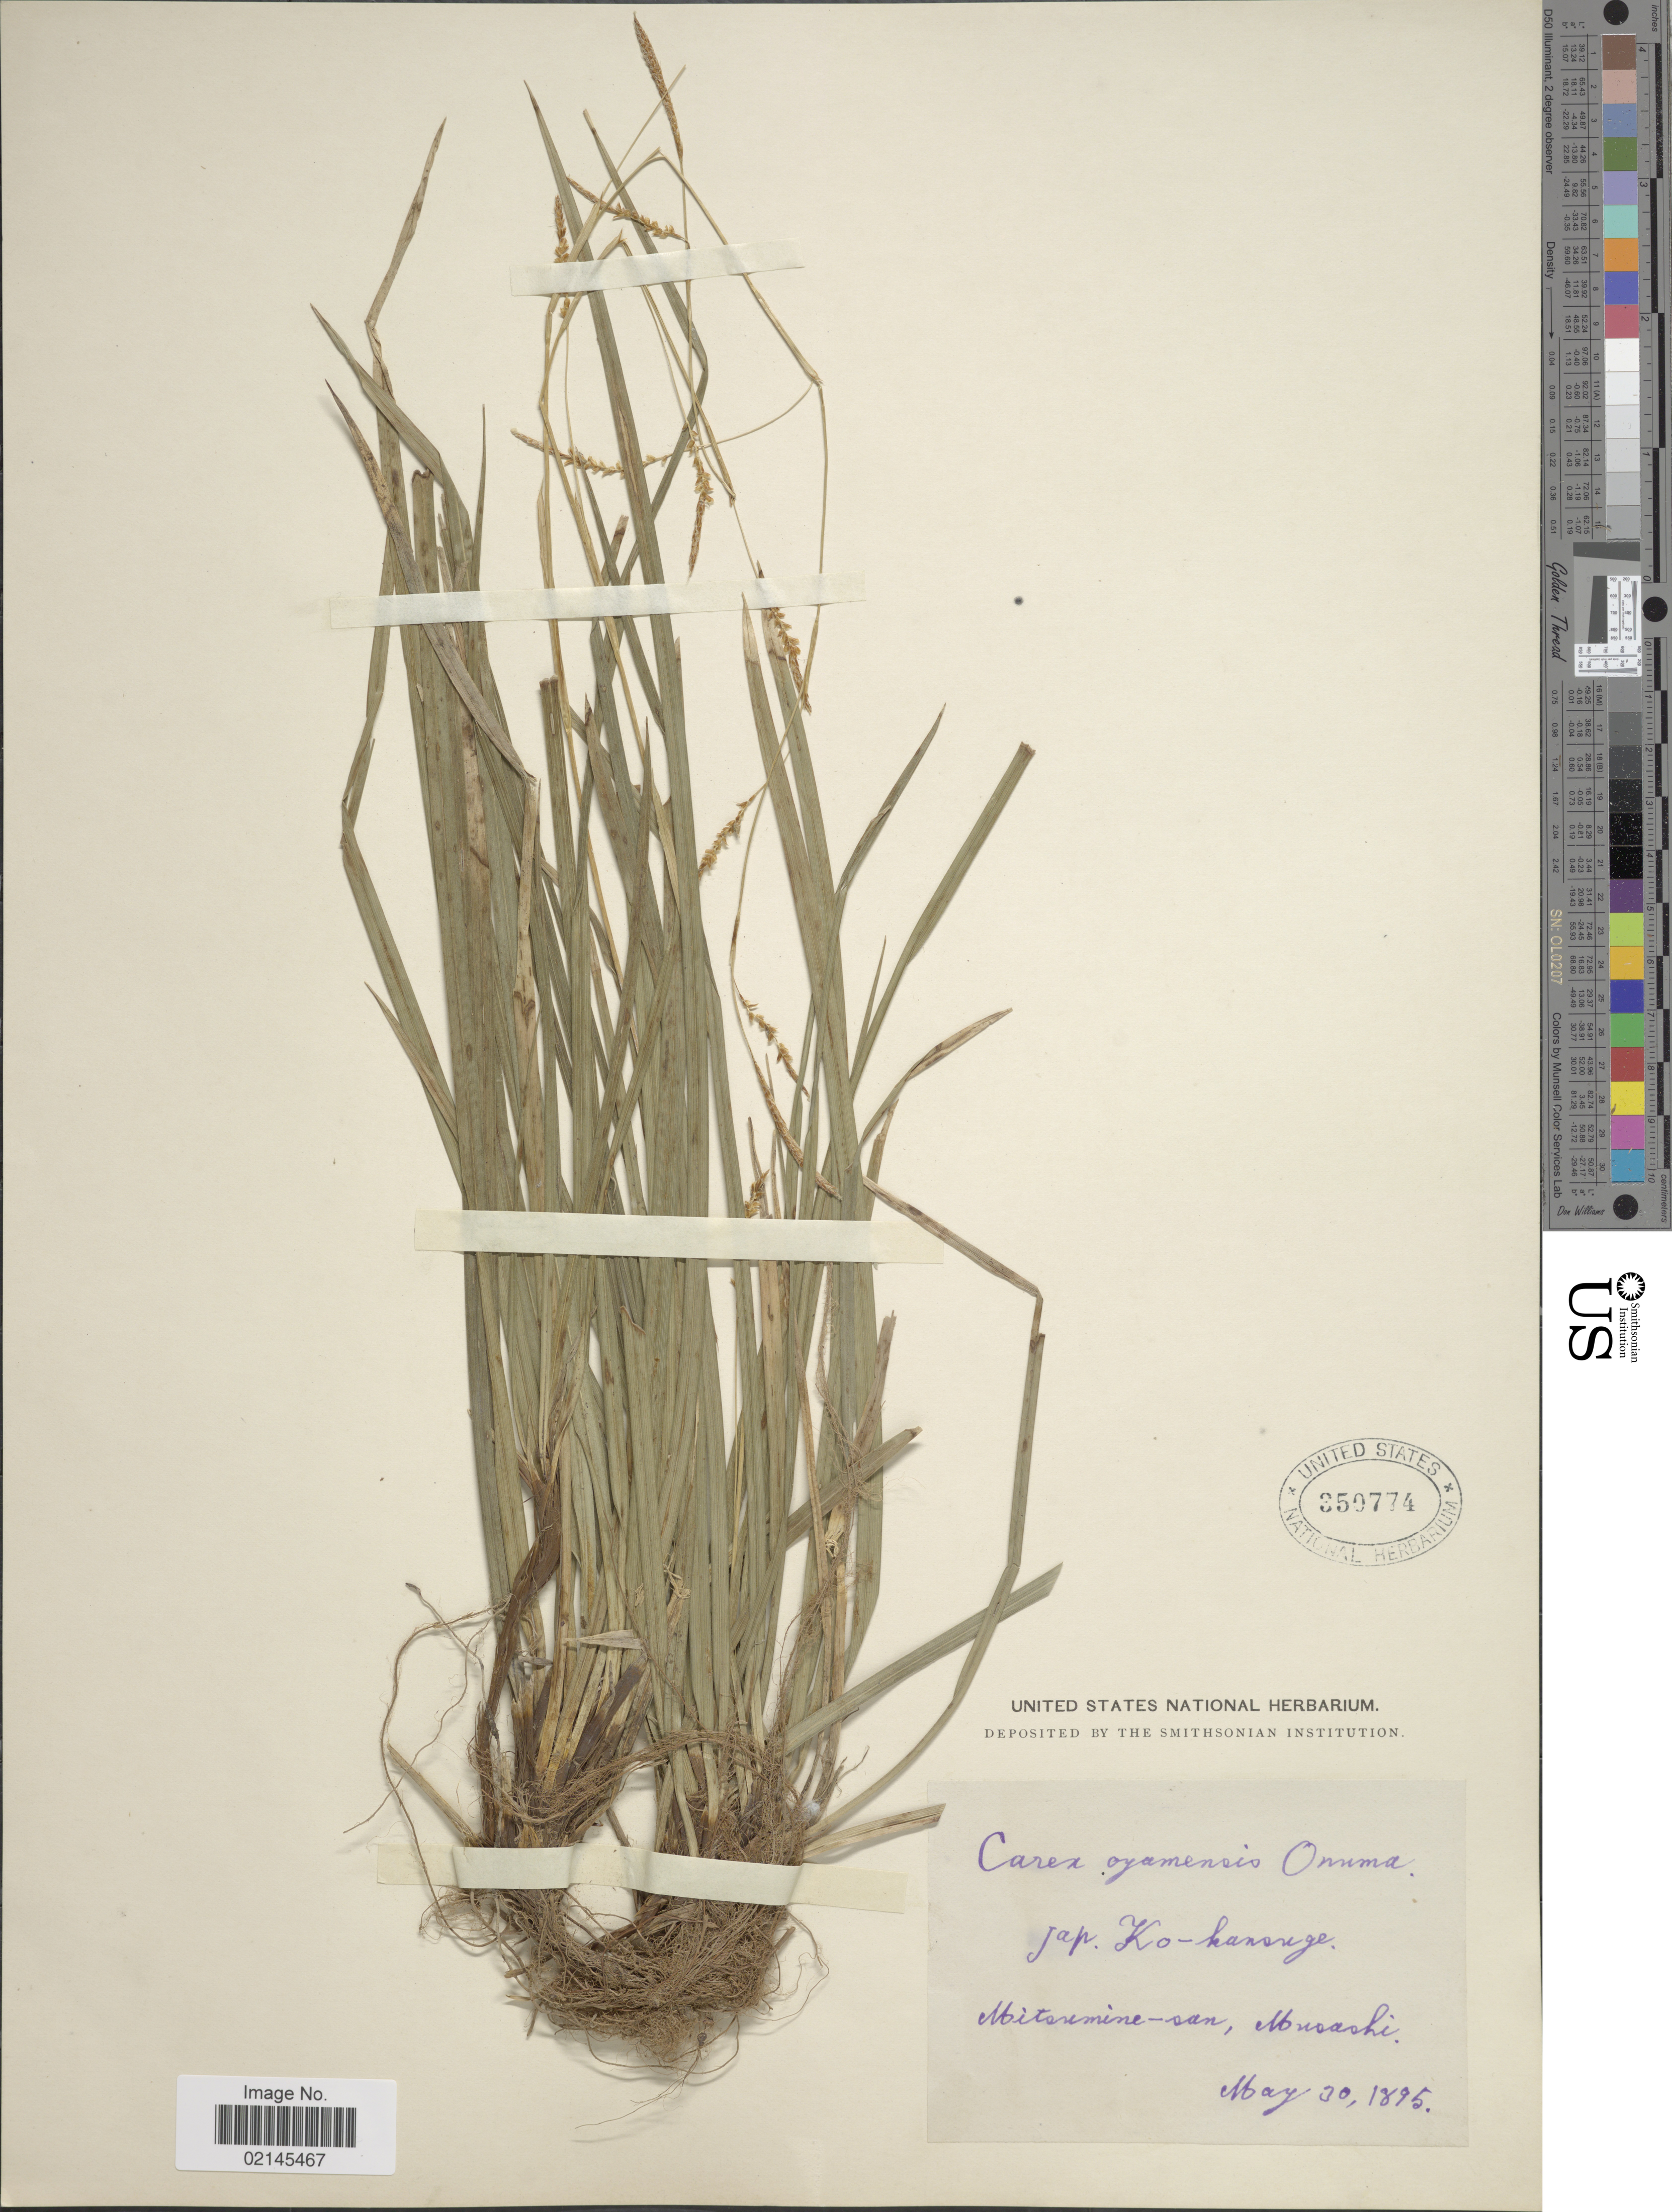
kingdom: Plantae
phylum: Tracheophyta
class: Liliopsida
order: Poales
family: Cyperaceae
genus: Carex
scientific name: Carex sp.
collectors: ex herb. U. S. Department of Agriculture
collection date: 1895-05-30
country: Japan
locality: Mitsumine-san, Musashi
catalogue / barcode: US 350774